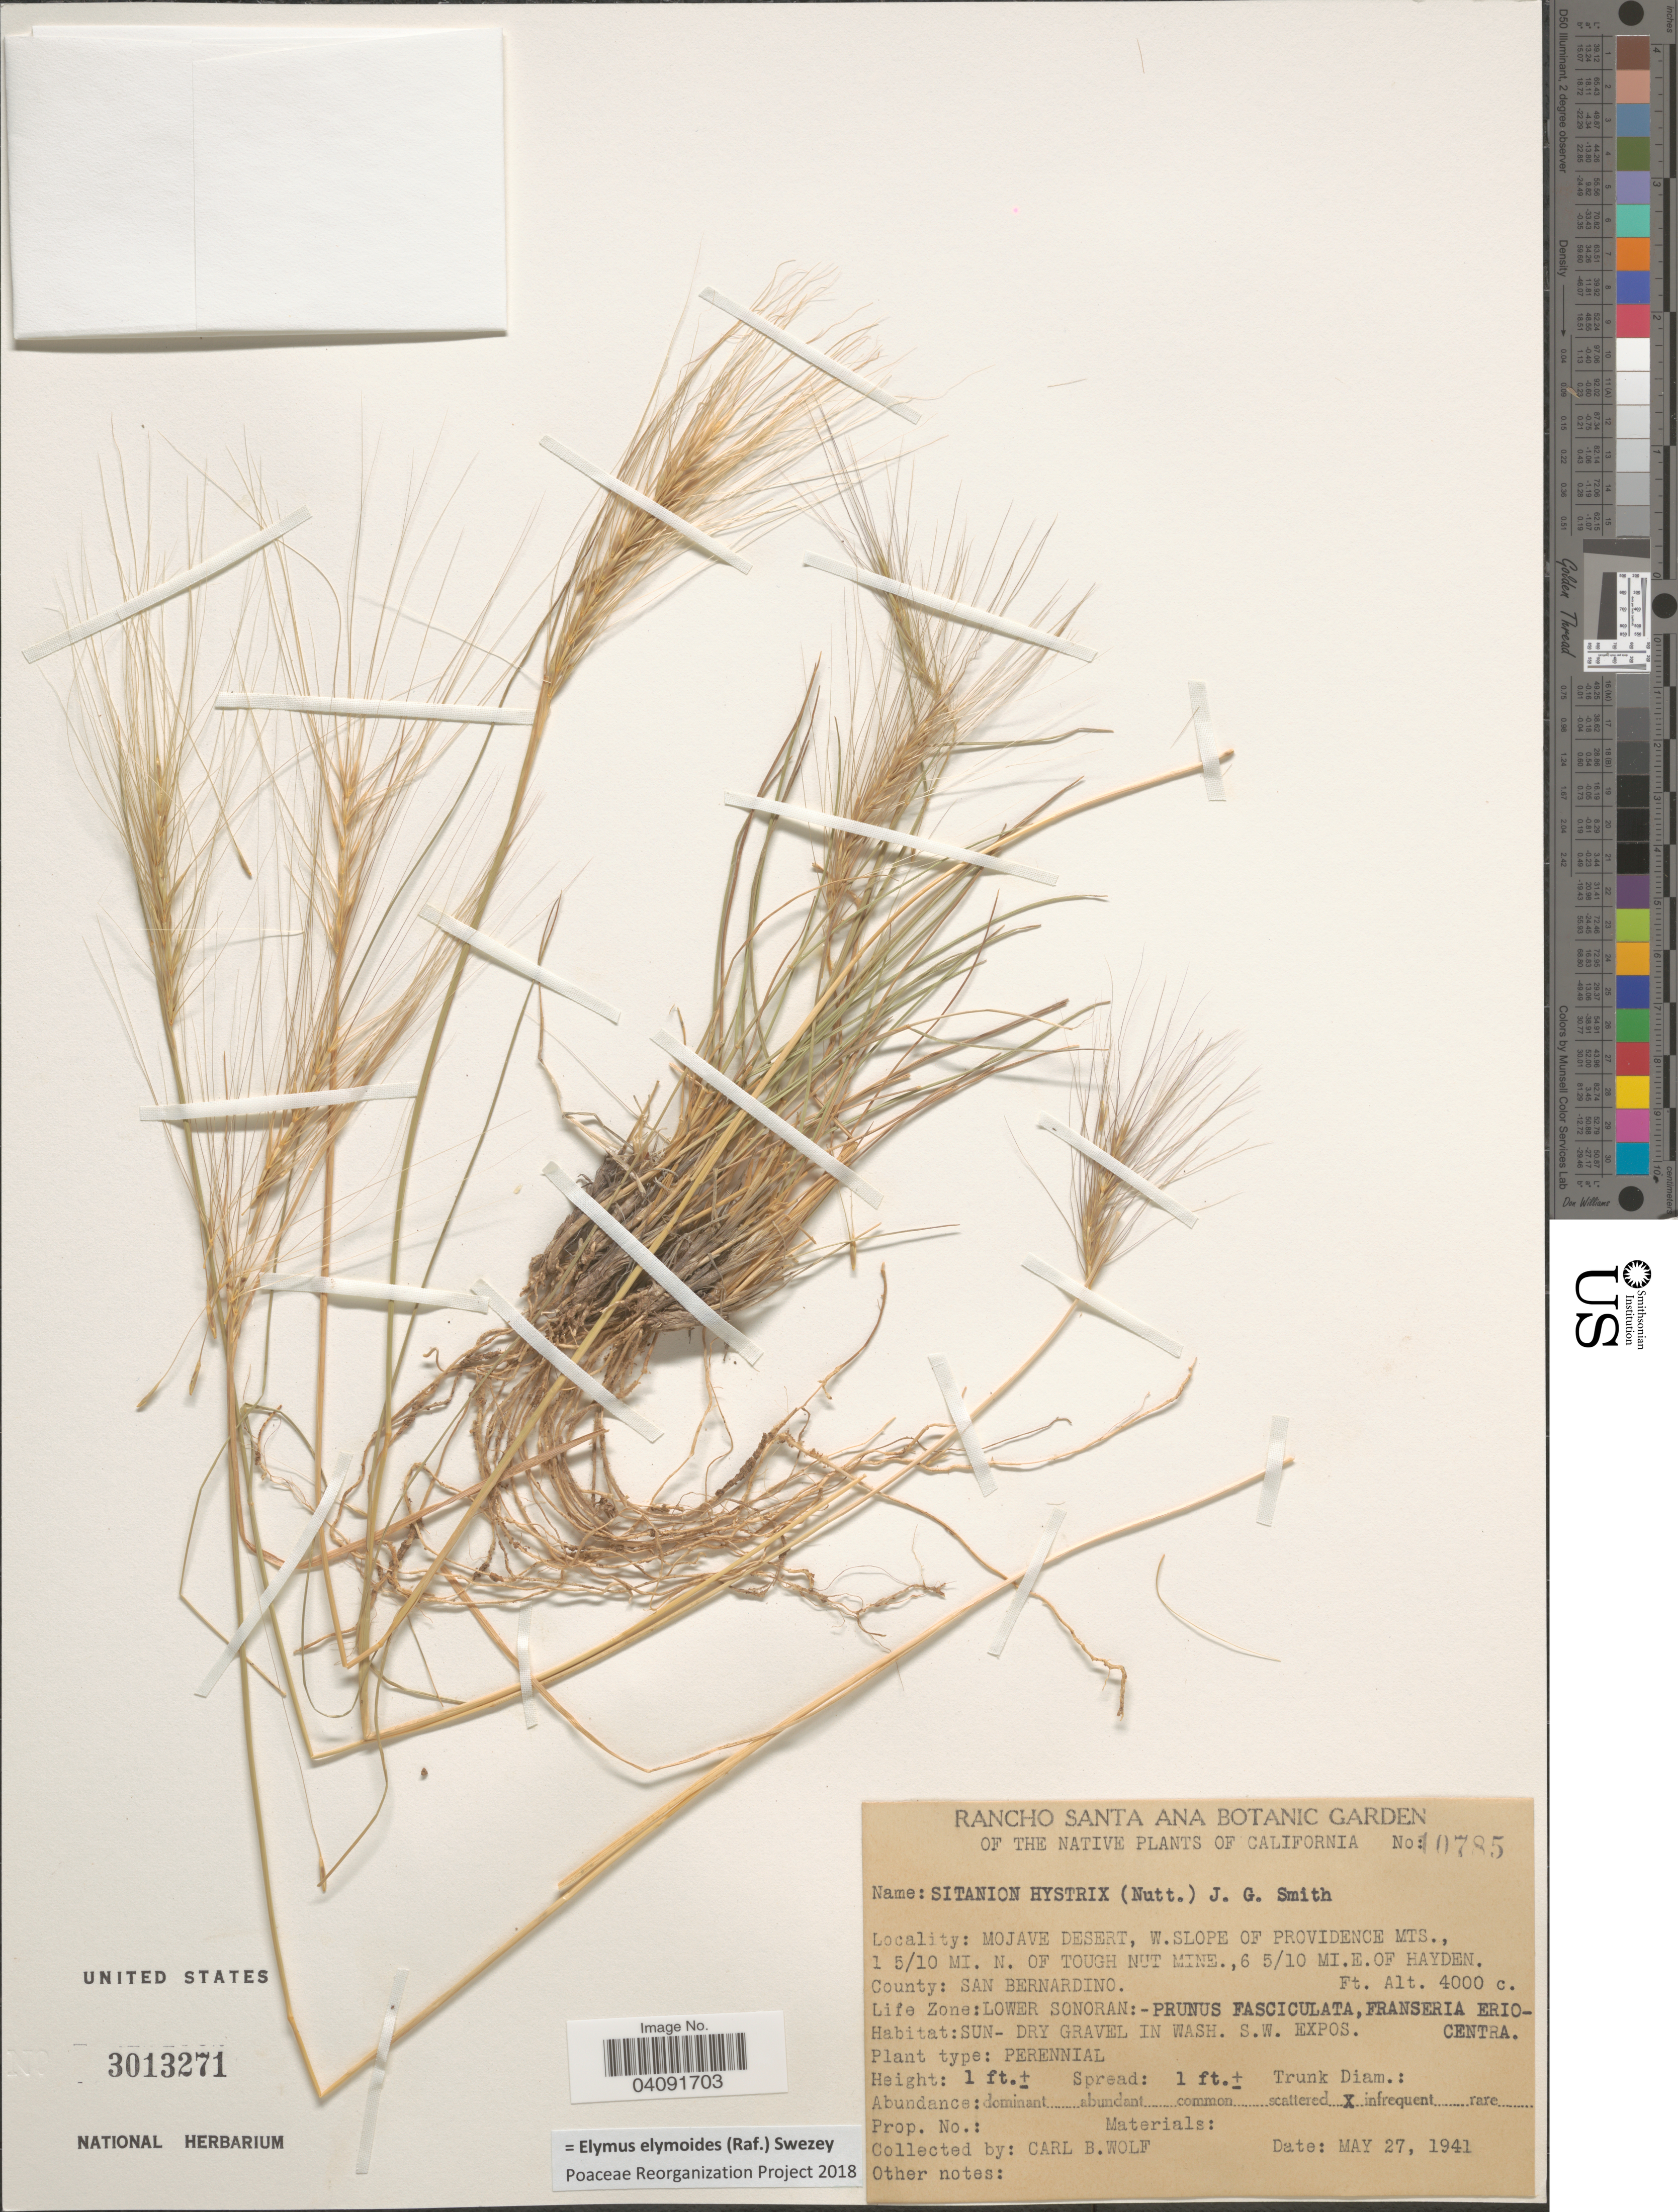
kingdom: Plantae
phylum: Tracheophyta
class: Liliopsida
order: Poales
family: Poaceae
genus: Elymus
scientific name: Elymus elymoides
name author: (Raf.) Swezey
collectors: C. B. Wolf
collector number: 10785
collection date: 1941-05-27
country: United States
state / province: California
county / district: San Bernardino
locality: Mojave Desert, W.slope of Providence Mts., 1 5/10 Mi. N. of Tough Nut Mine., 6 5/10 Mi.E.of Hayden. County: San Bernardino. Life Zone:Lower Sonoran.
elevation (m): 1219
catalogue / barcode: US 3013271